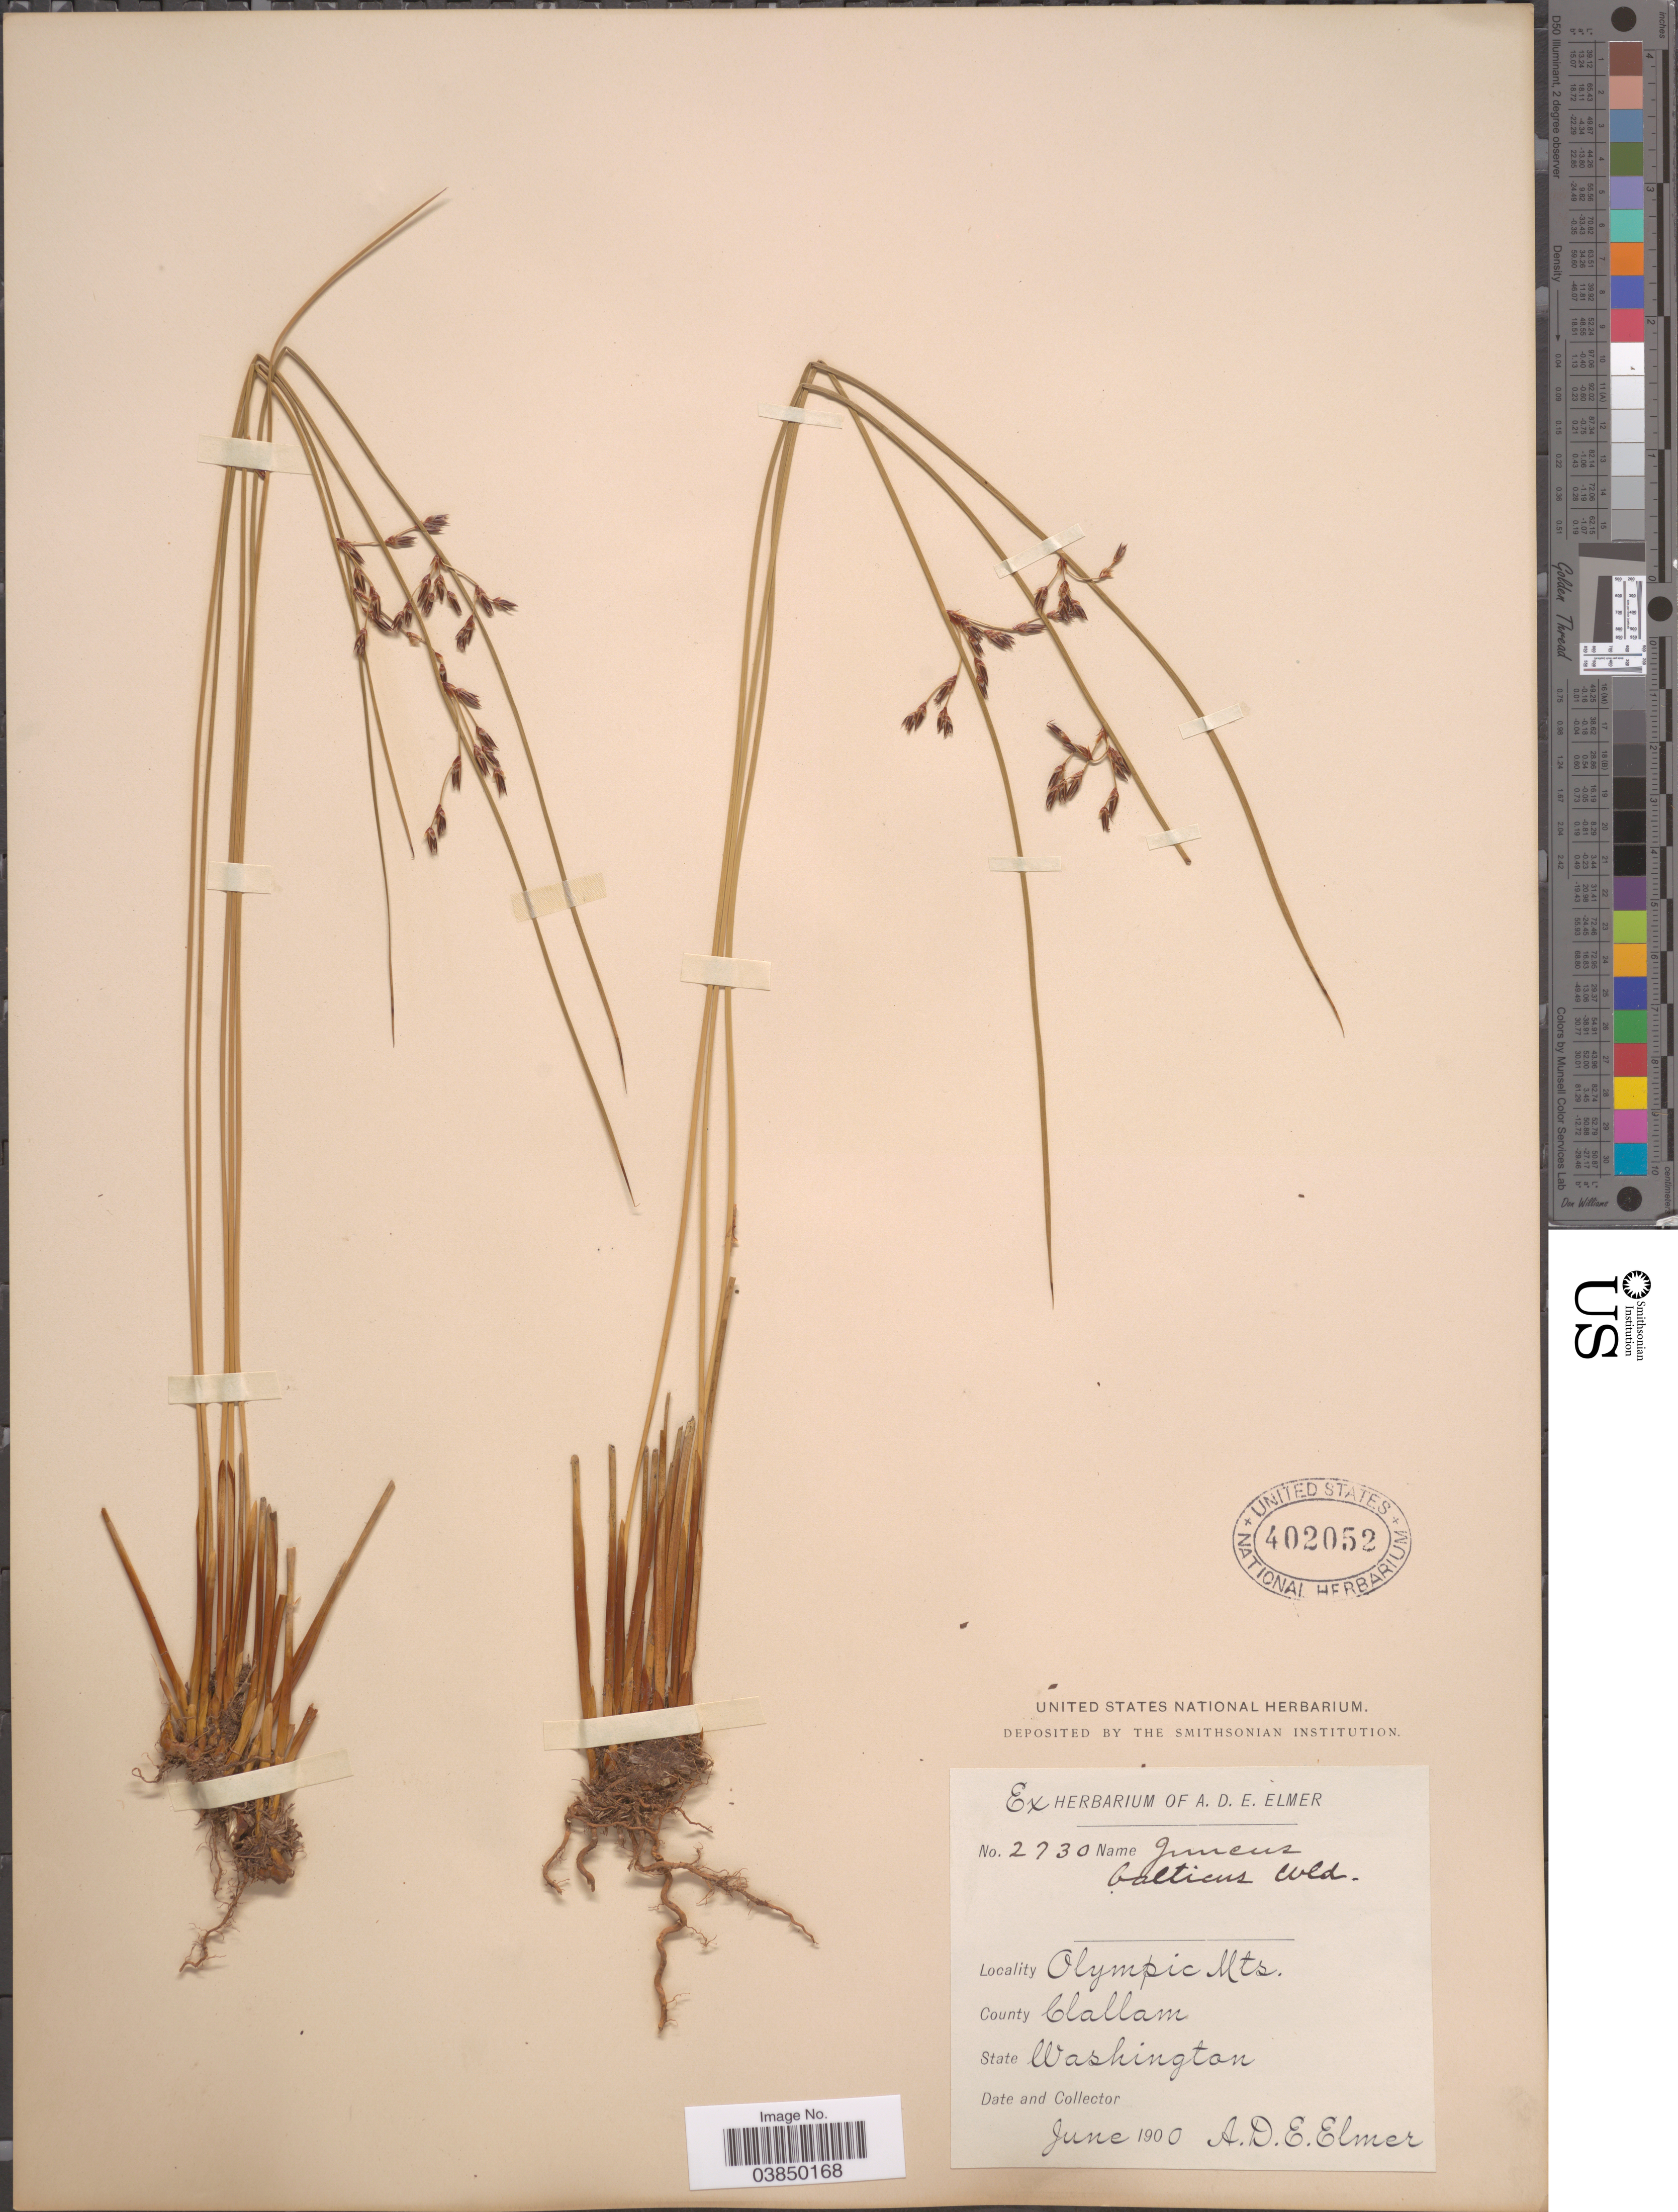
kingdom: Plantae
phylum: Tracheophyta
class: Liliopsida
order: Poales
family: Juncaceae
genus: Juncus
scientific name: Juncus balticus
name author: Willd.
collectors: A. D. E. Elmer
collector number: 2730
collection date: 1900-06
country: United States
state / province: Washington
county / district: Clallam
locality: Olympic Mts. County Clallam.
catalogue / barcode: US 402052